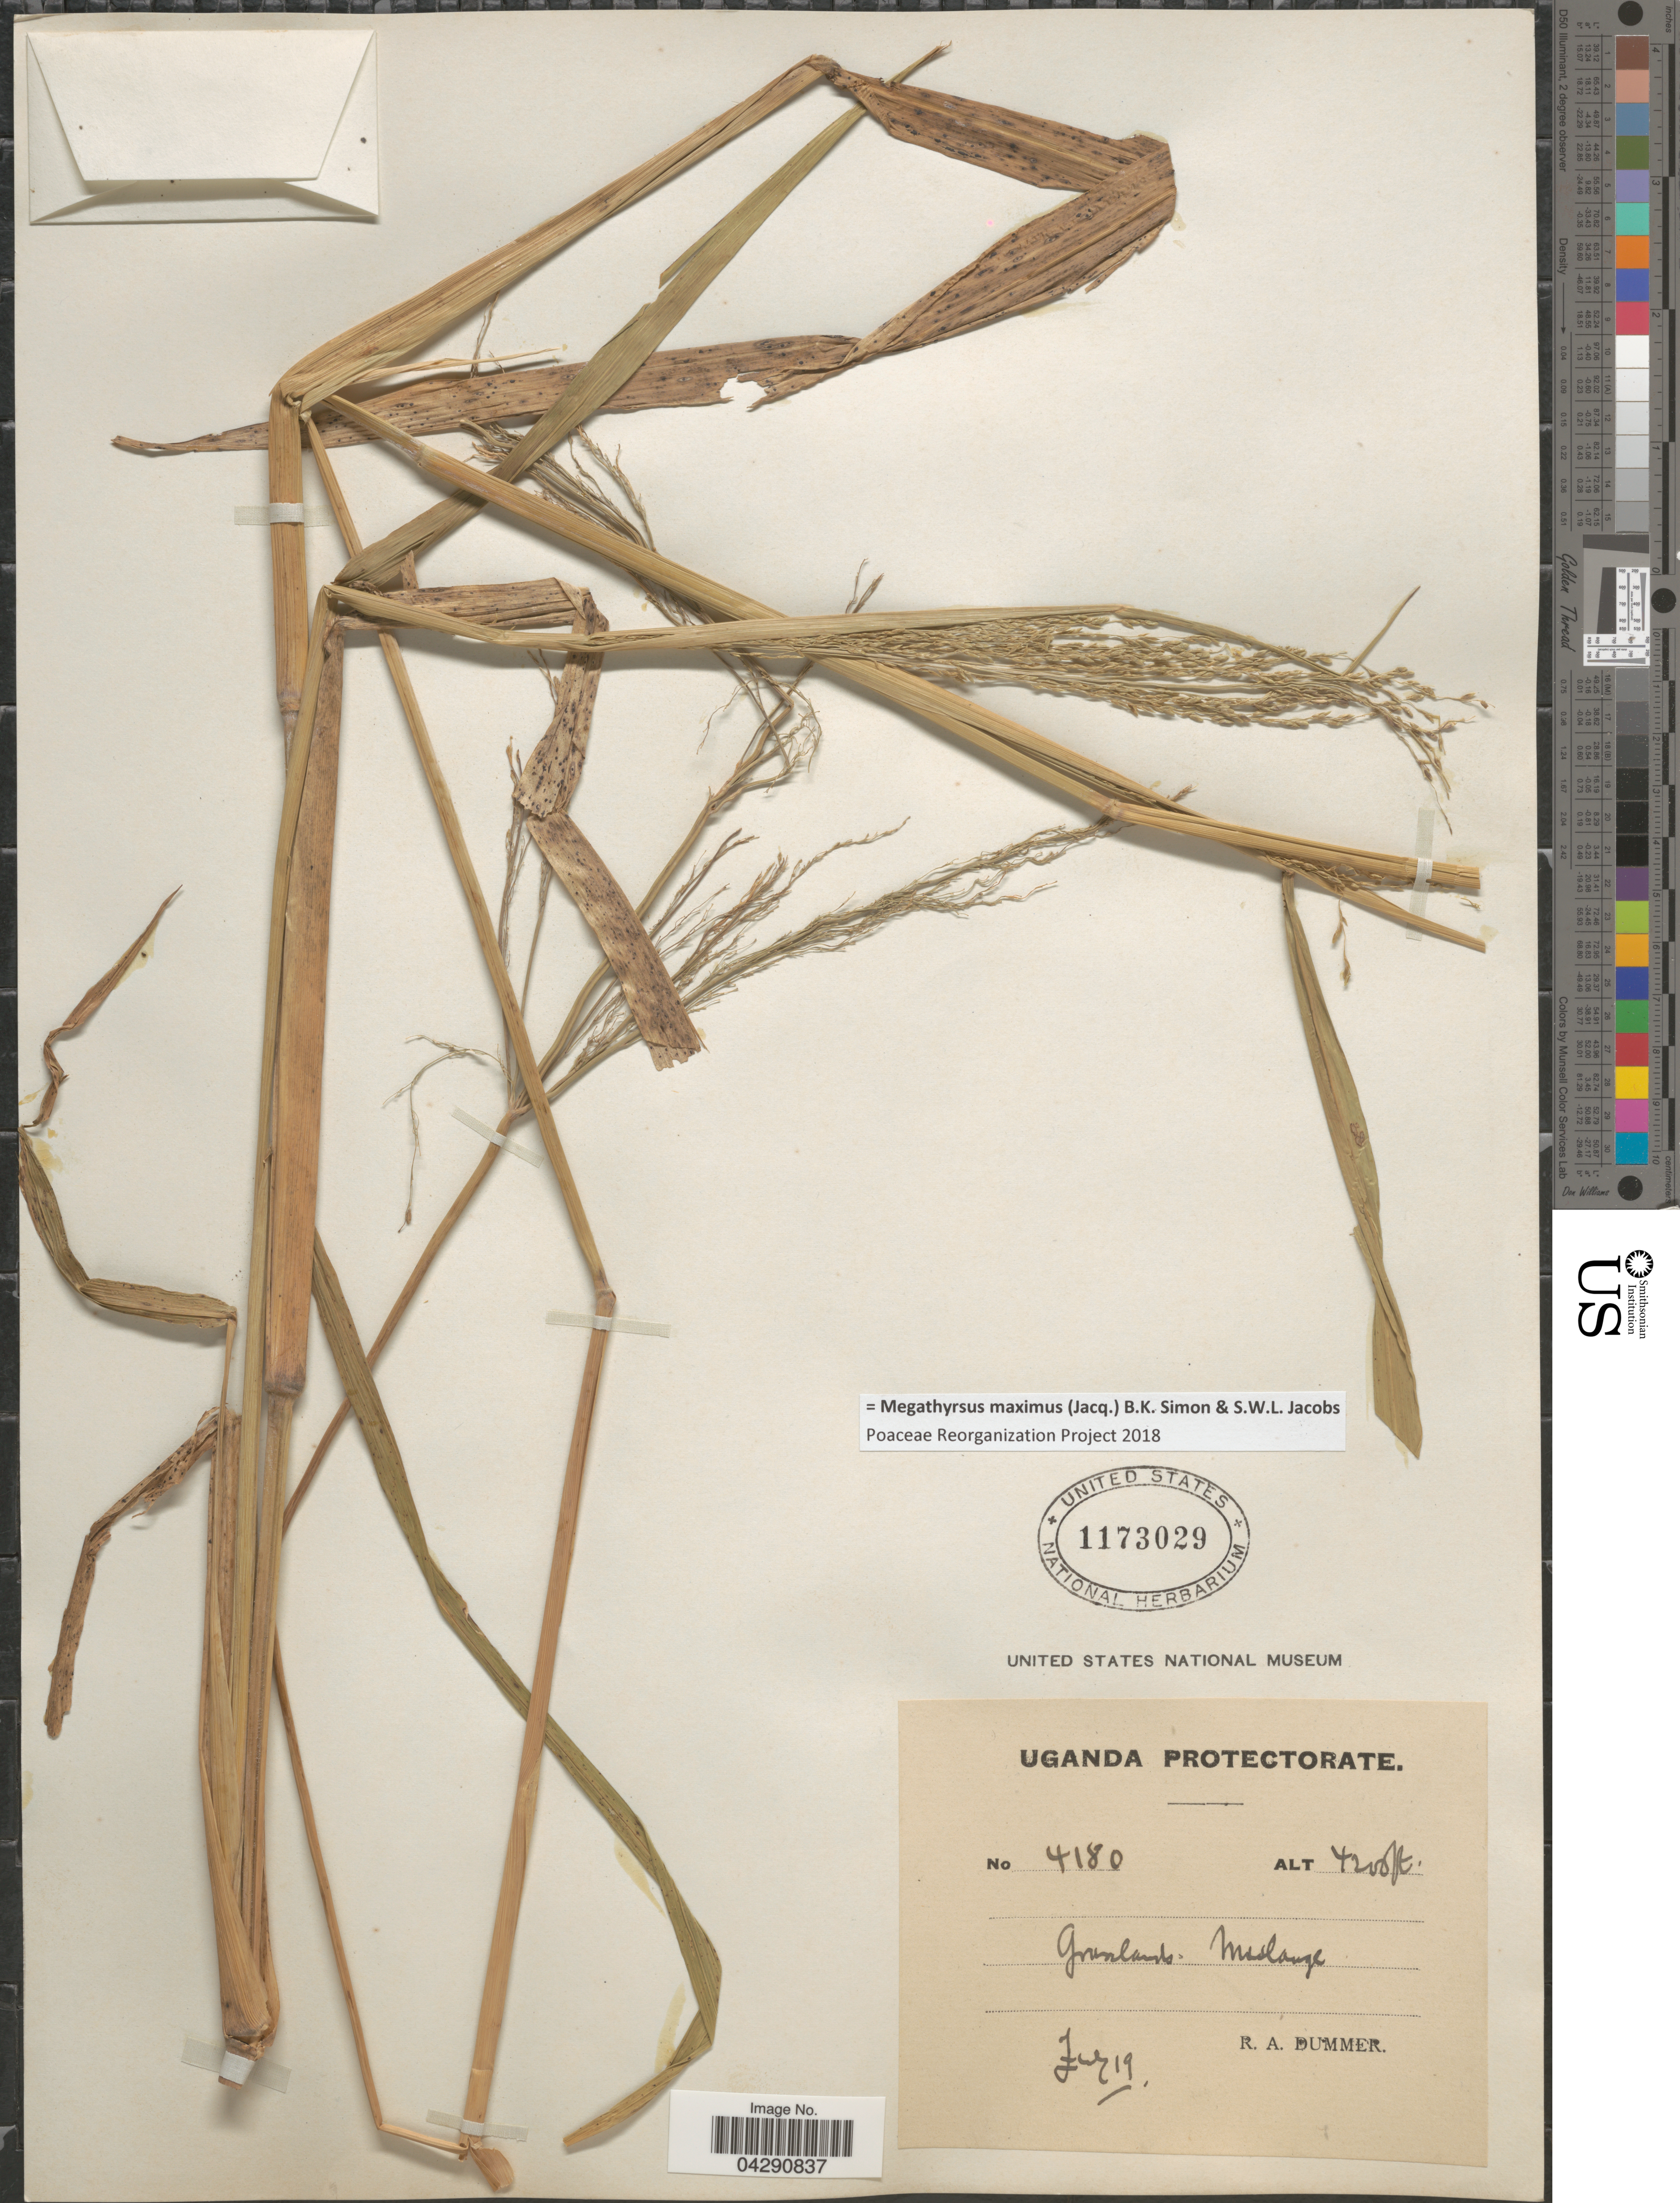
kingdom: Plantae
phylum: Tracheophyta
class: Liliopsida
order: Poales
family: Poaceae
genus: Megathyrsus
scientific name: Megathyrsus maximus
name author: (Jacq.) B.K. Simon & S.W.L. Jacobs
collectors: R. Dümmer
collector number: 4180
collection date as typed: Transcribed d/m/y: /7/19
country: Uganda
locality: Uganda Protectorate. Maslange.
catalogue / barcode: US 1173029